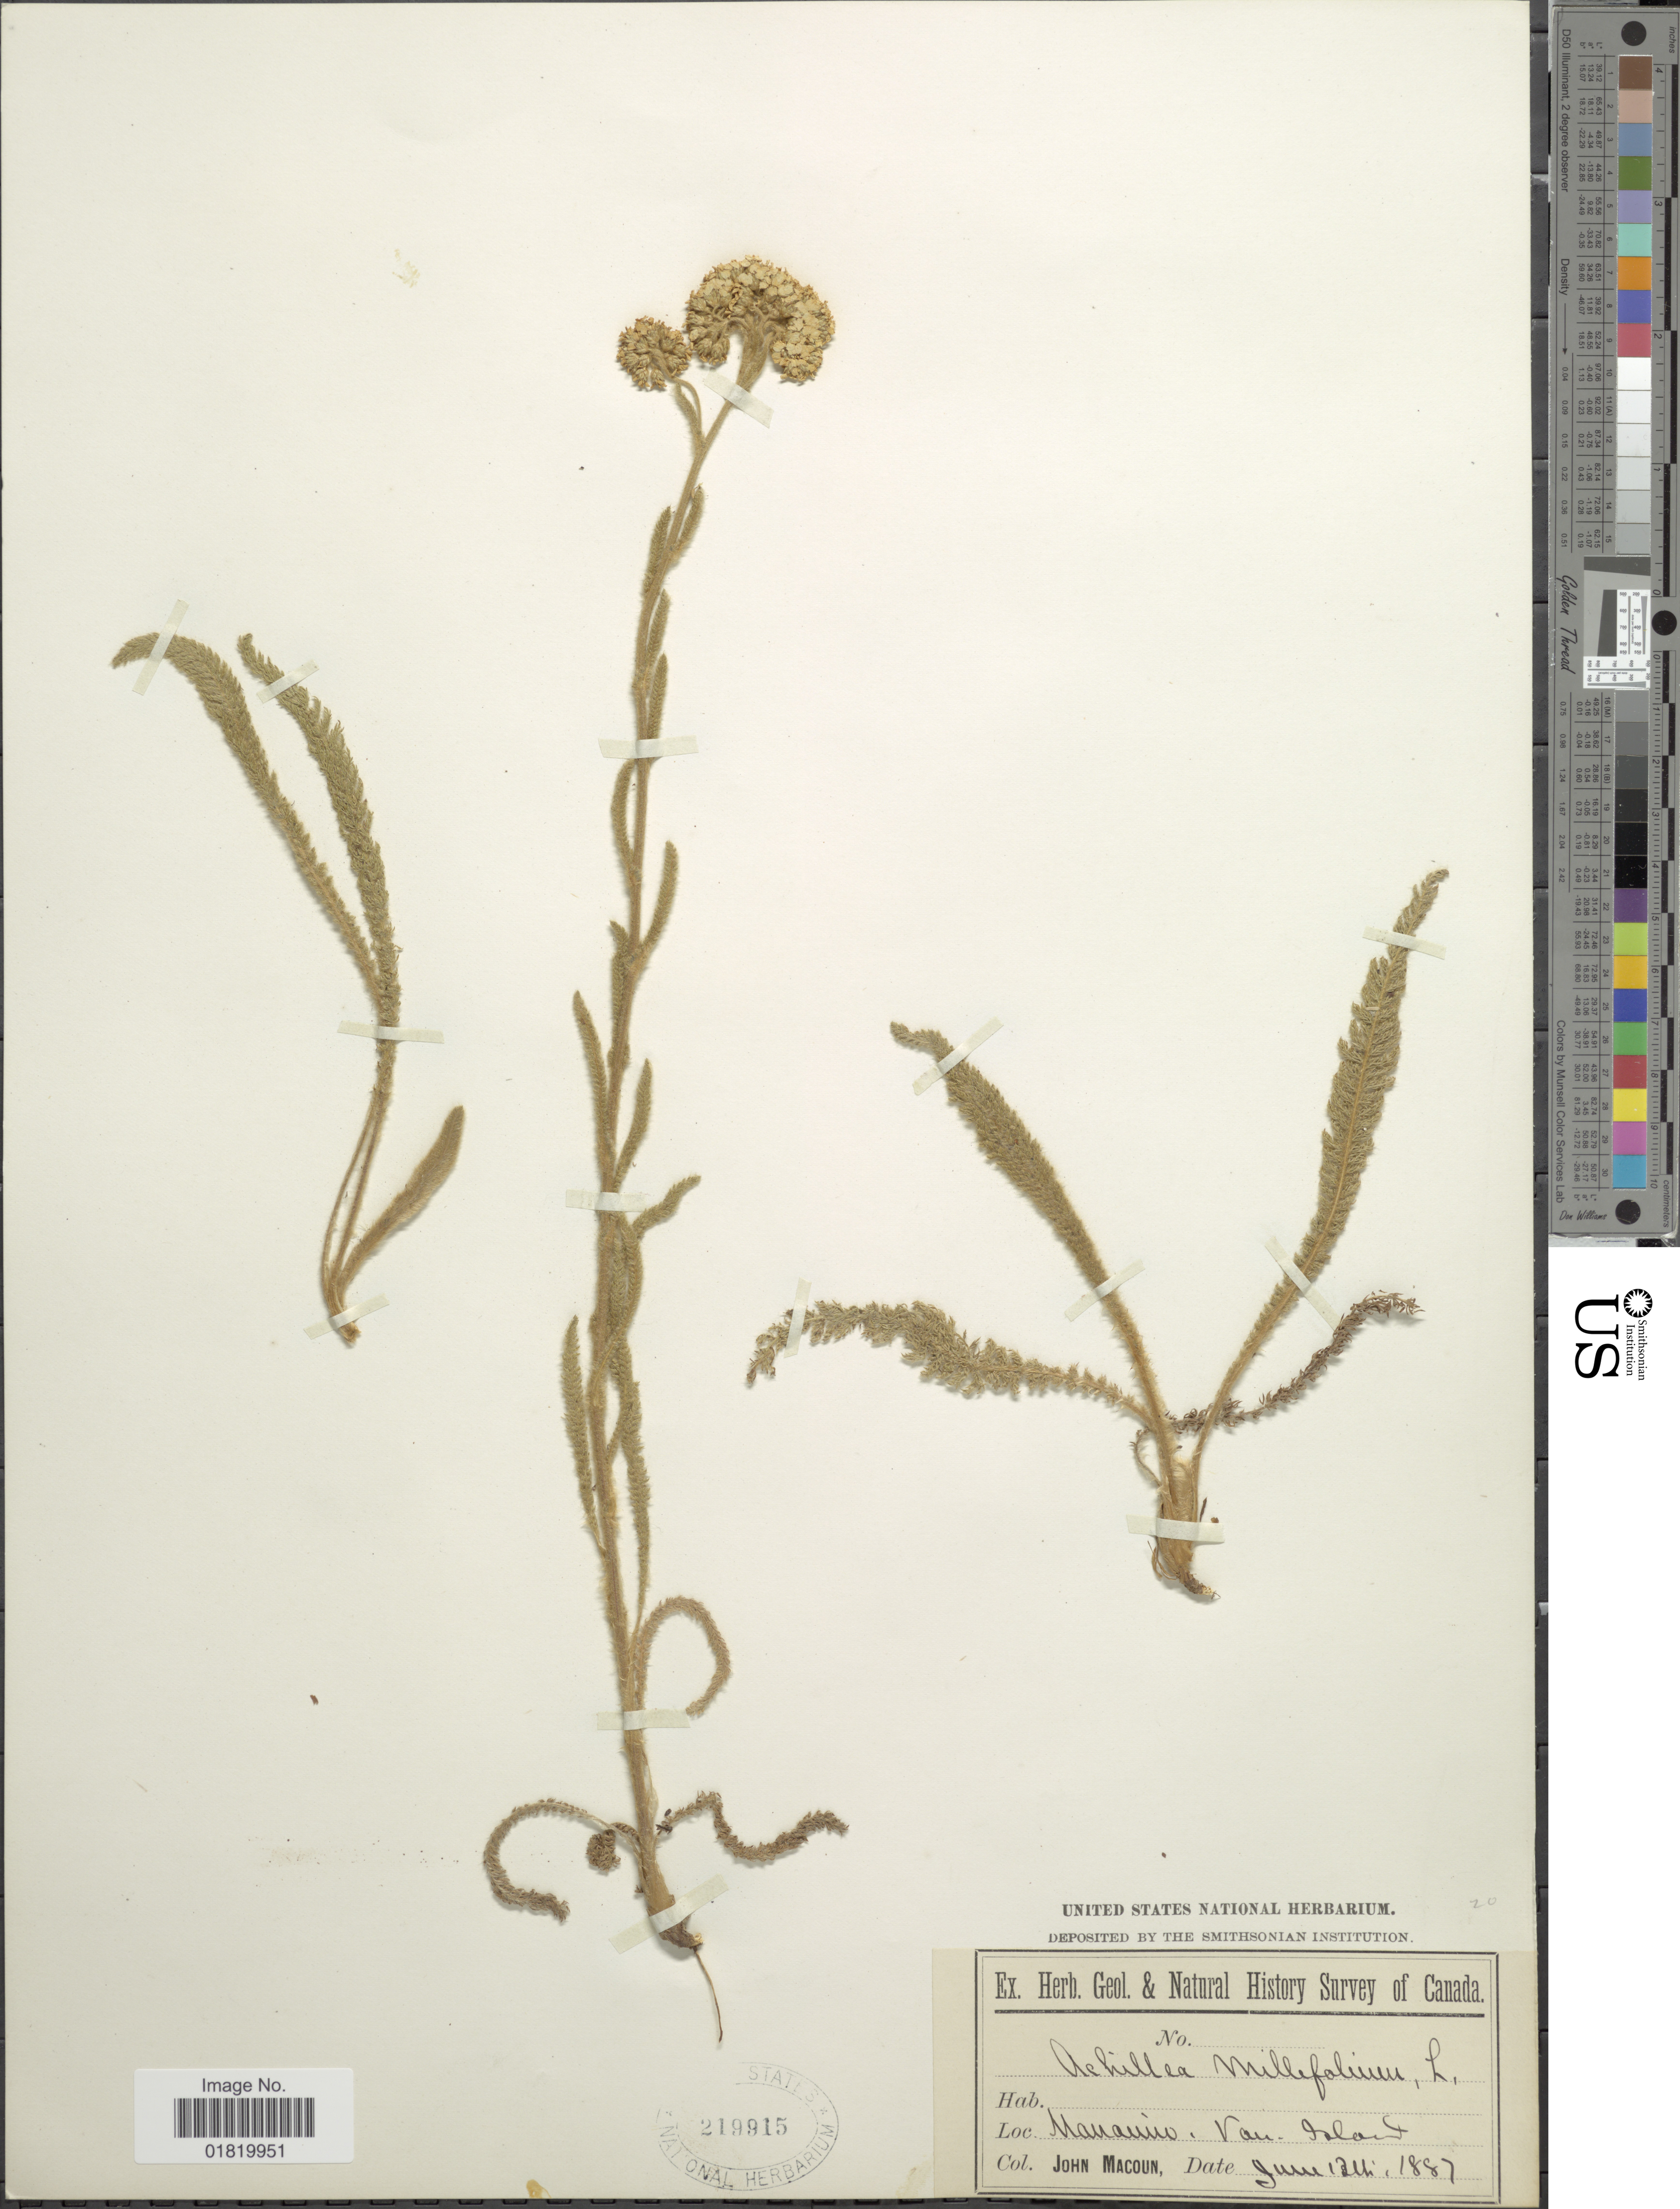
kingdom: Plantae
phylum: Tracheophyta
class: Magnoliopsida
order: Asterales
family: Asteraceae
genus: Achillea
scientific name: Achillea lanulosa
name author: Nutt.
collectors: J. Macoun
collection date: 1887-06-13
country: Canada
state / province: British Columbia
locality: Nanaimo, Van. Island.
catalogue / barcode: US 219915